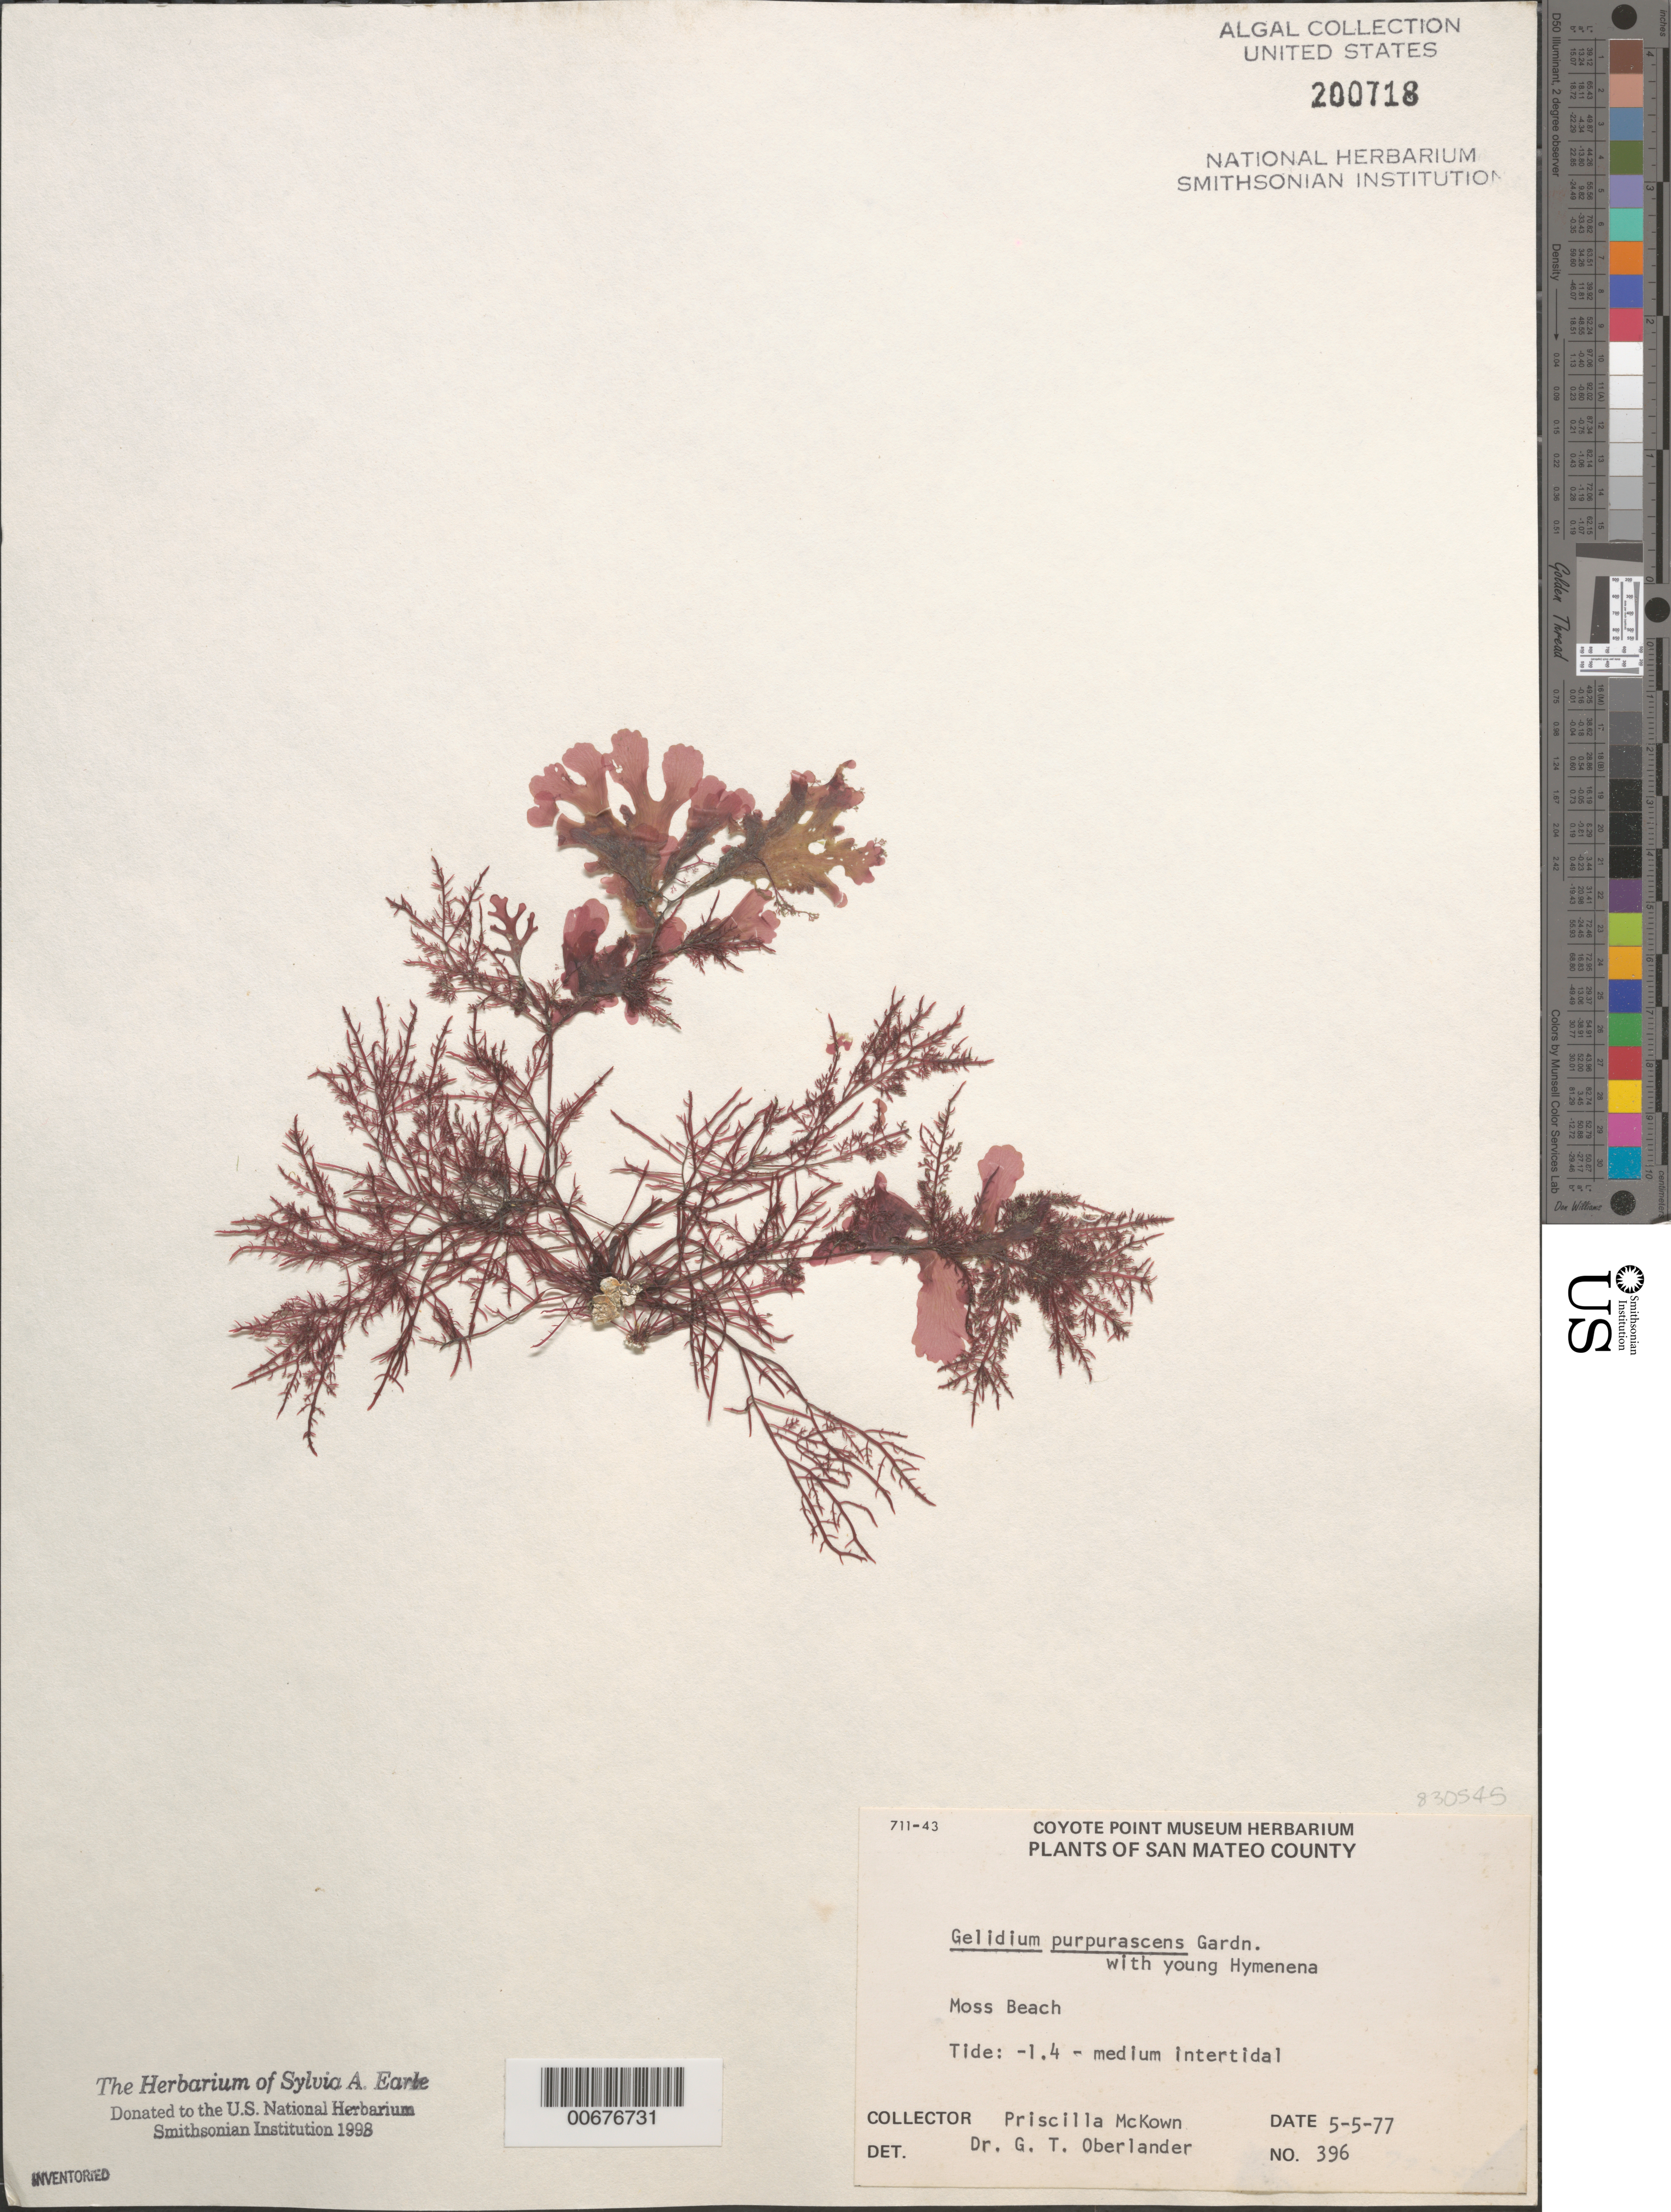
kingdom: Plantae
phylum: Rhodophyta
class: Florideophyceae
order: Gelidiales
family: Gelidiaceae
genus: Gelidium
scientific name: Gelidium purpurascens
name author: N.L. Gardner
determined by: Oberlander, G. T.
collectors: P. McKown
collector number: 396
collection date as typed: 05 May 1977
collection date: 1977-05-05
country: United States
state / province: California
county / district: San Mateo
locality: Moss Beach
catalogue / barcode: US 200718